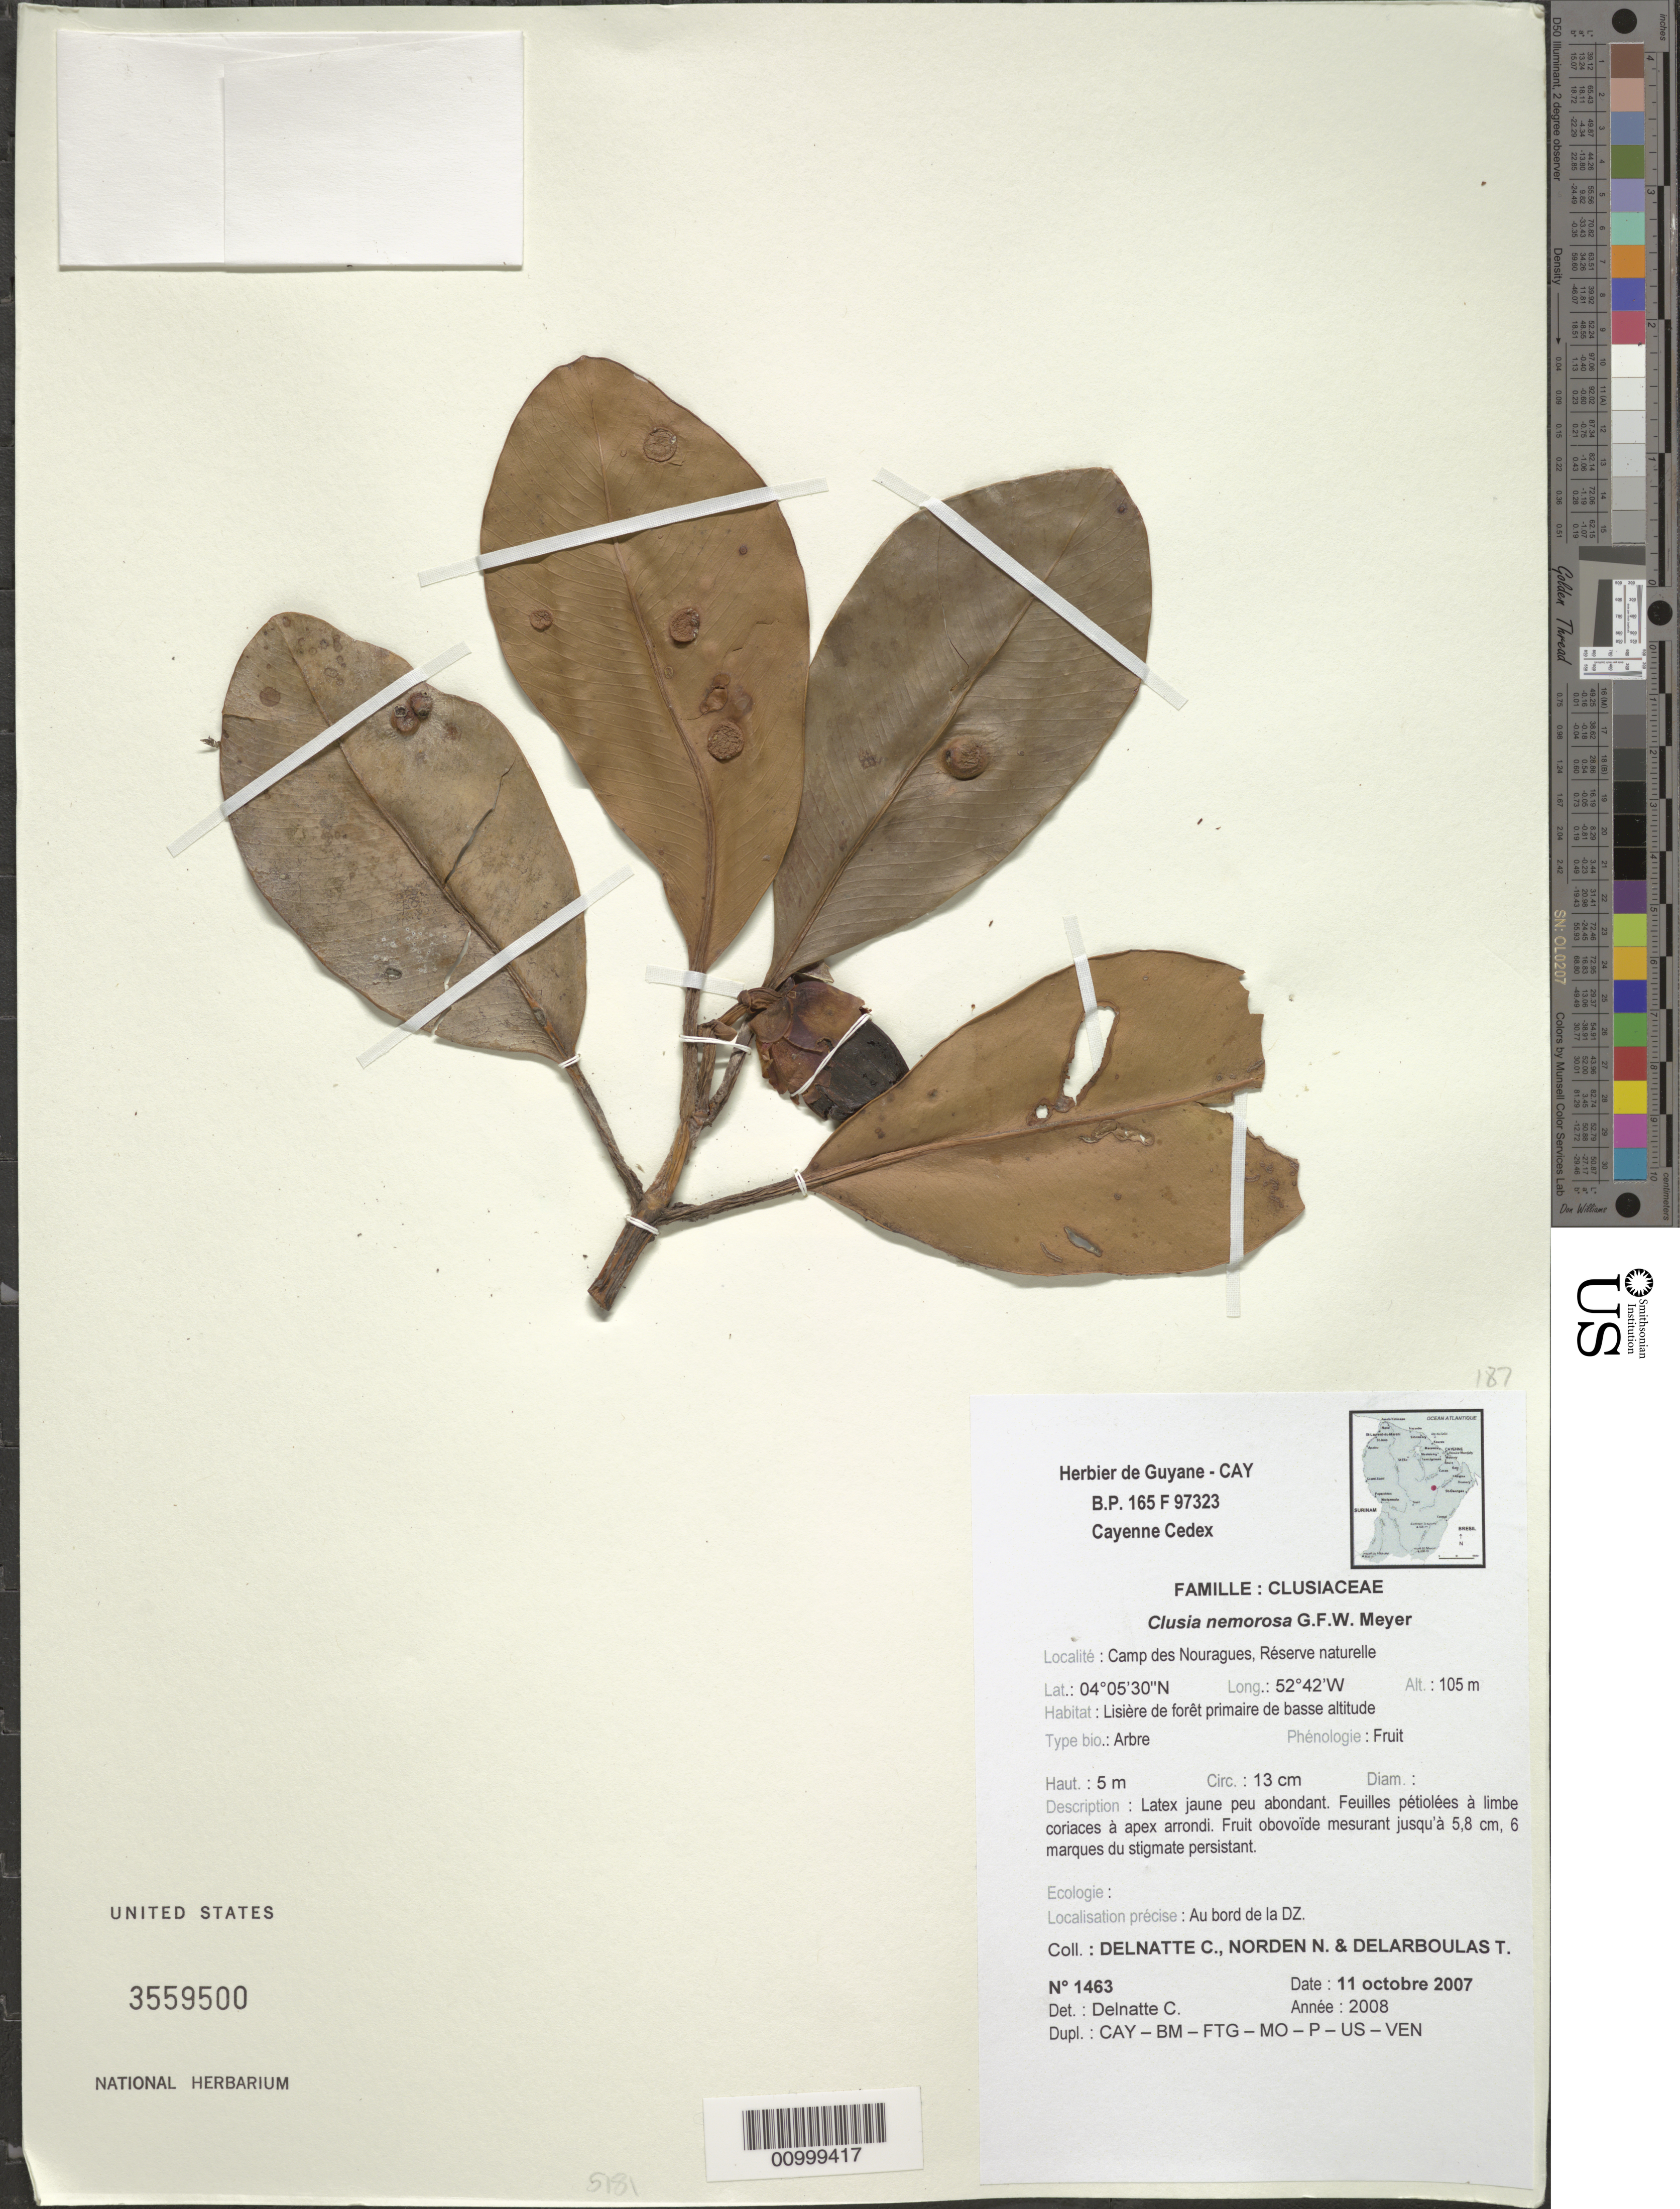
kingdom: Plantae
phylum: Tracheophyta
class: Magnoliopsida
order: Malpighiales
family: Clusiaceae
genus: Clusia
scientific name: Clusia nemorosa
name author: G. Mey.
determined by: Delnatte, C.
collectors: C. Delnatte, N. Norden & T. Delarboulas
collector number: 1463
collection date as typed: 11-Oct-07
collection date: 2007-10-11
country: French Guiana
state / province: Cayenne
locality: Camp des Nouragues, Reserve naturelle. Au bord de la DZ.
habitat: Lisiere de foret primaire de basse altitude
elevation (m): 105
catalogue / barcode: US 3559500